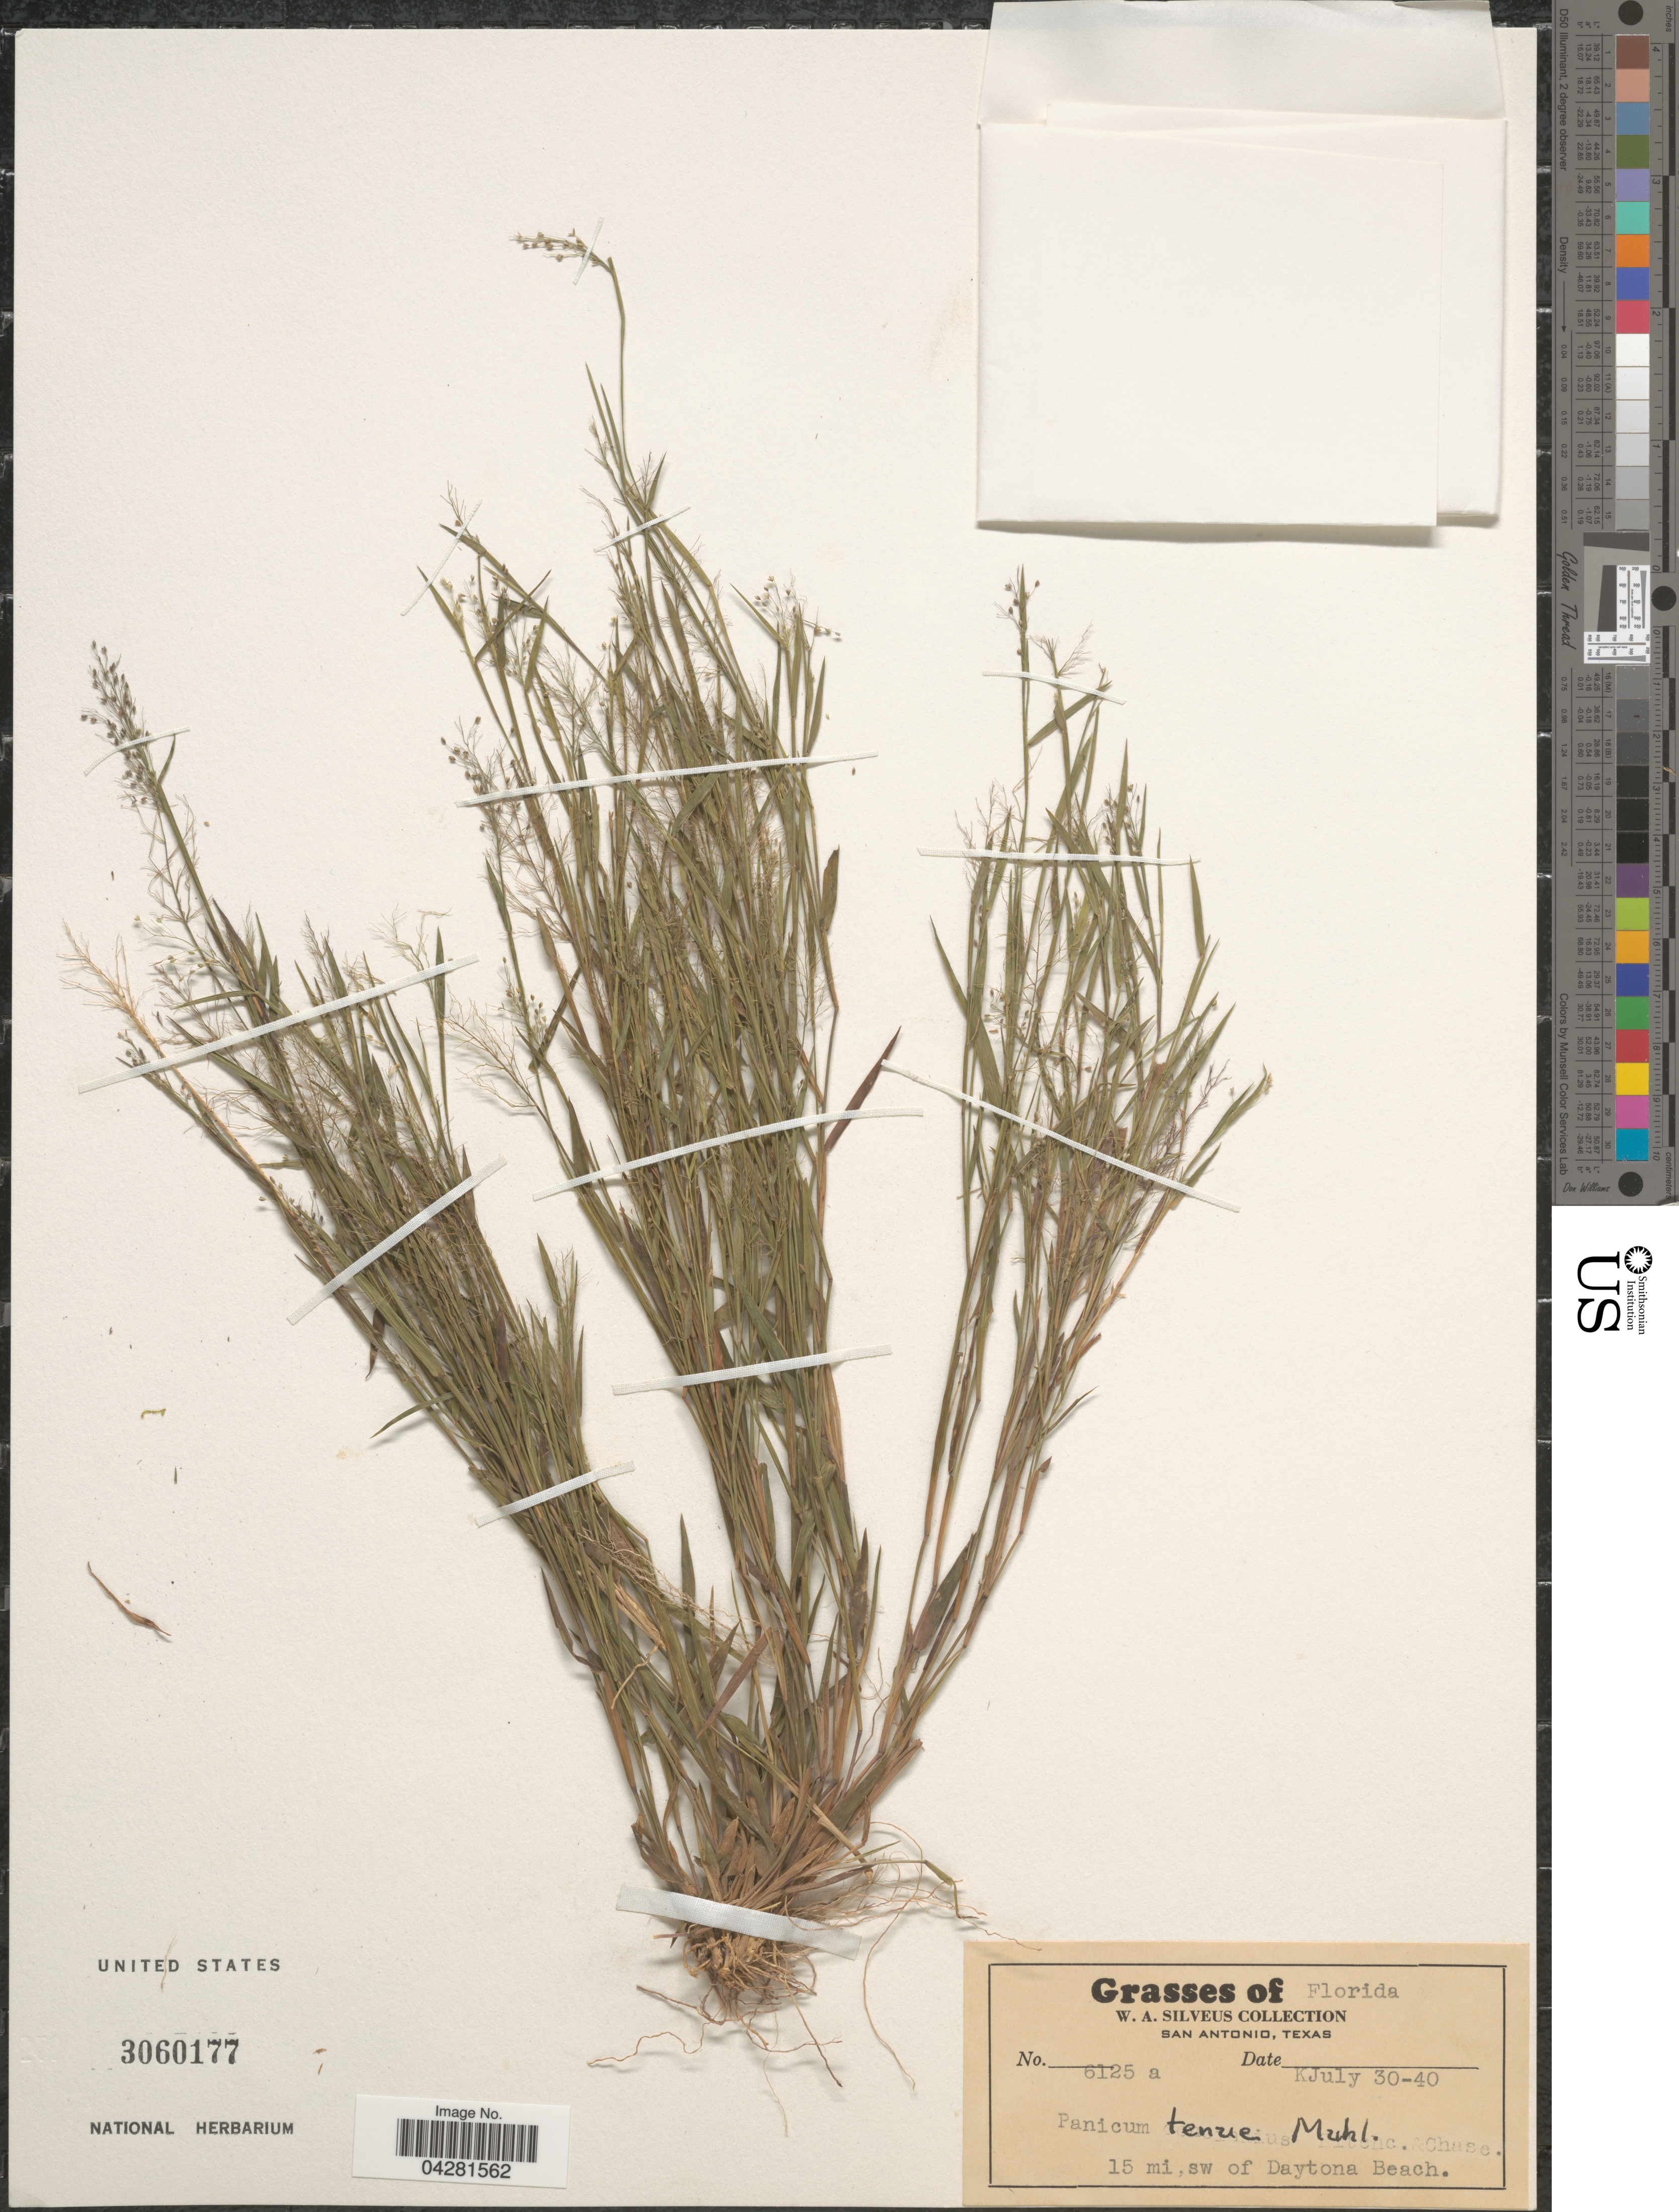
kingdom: Plantae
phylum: Tracheophyta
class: Liliopsida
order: Poales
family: Poaceae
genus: Dichanthelium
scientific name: Dichanthelium dichotomum var. unciphyllum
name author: (Trin.) Davidse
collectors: W. Silveus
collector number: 6125 a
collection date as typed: Transcribed d/m/y: 30/7/40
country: United States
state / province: Florida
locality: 15 mi. sw of Daytona Beach.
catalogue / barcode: US 3060177